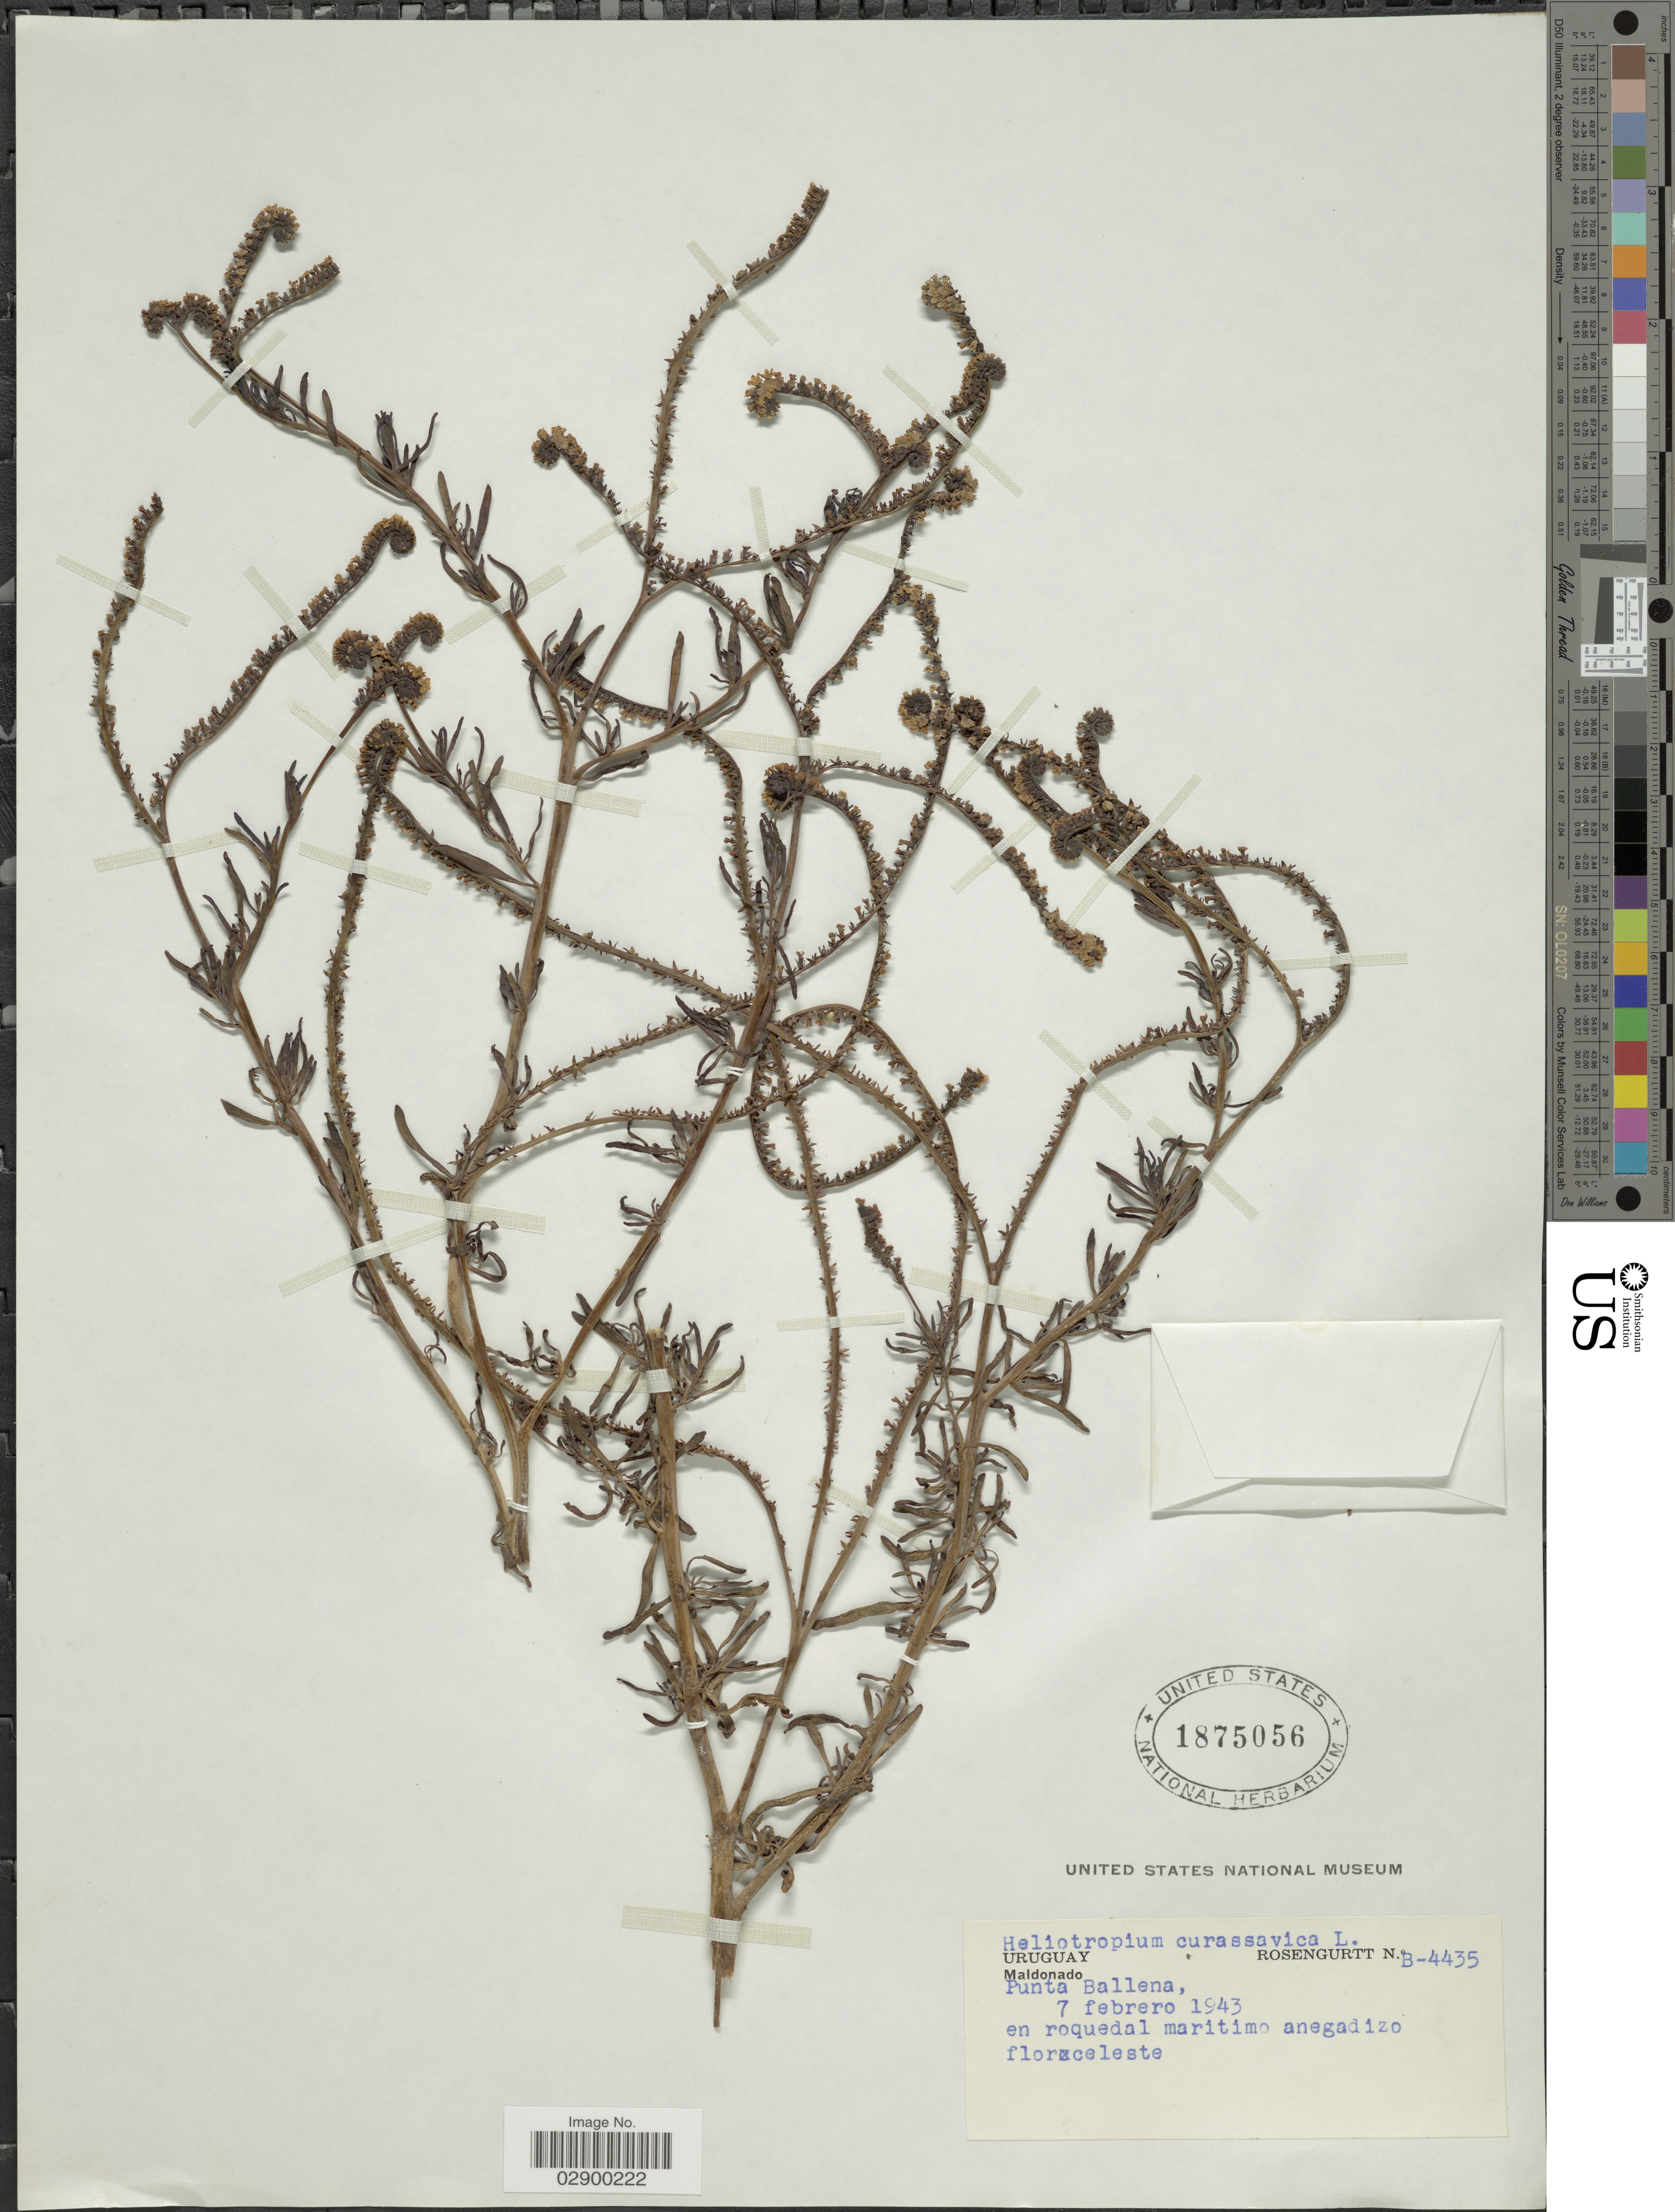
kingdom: Plantae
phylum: Tracheophyta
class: Magnoliopsida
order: Boraginales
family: Heliotropiaceae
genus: Heliotropium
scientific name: Heliotropium curassavicum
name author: L.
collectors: Rosengurtt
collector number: B-4435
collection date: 1943-02-07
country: Uruguay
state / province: Maldonado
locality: Maldonado, Punta Ballena.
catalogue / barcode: US 1875056